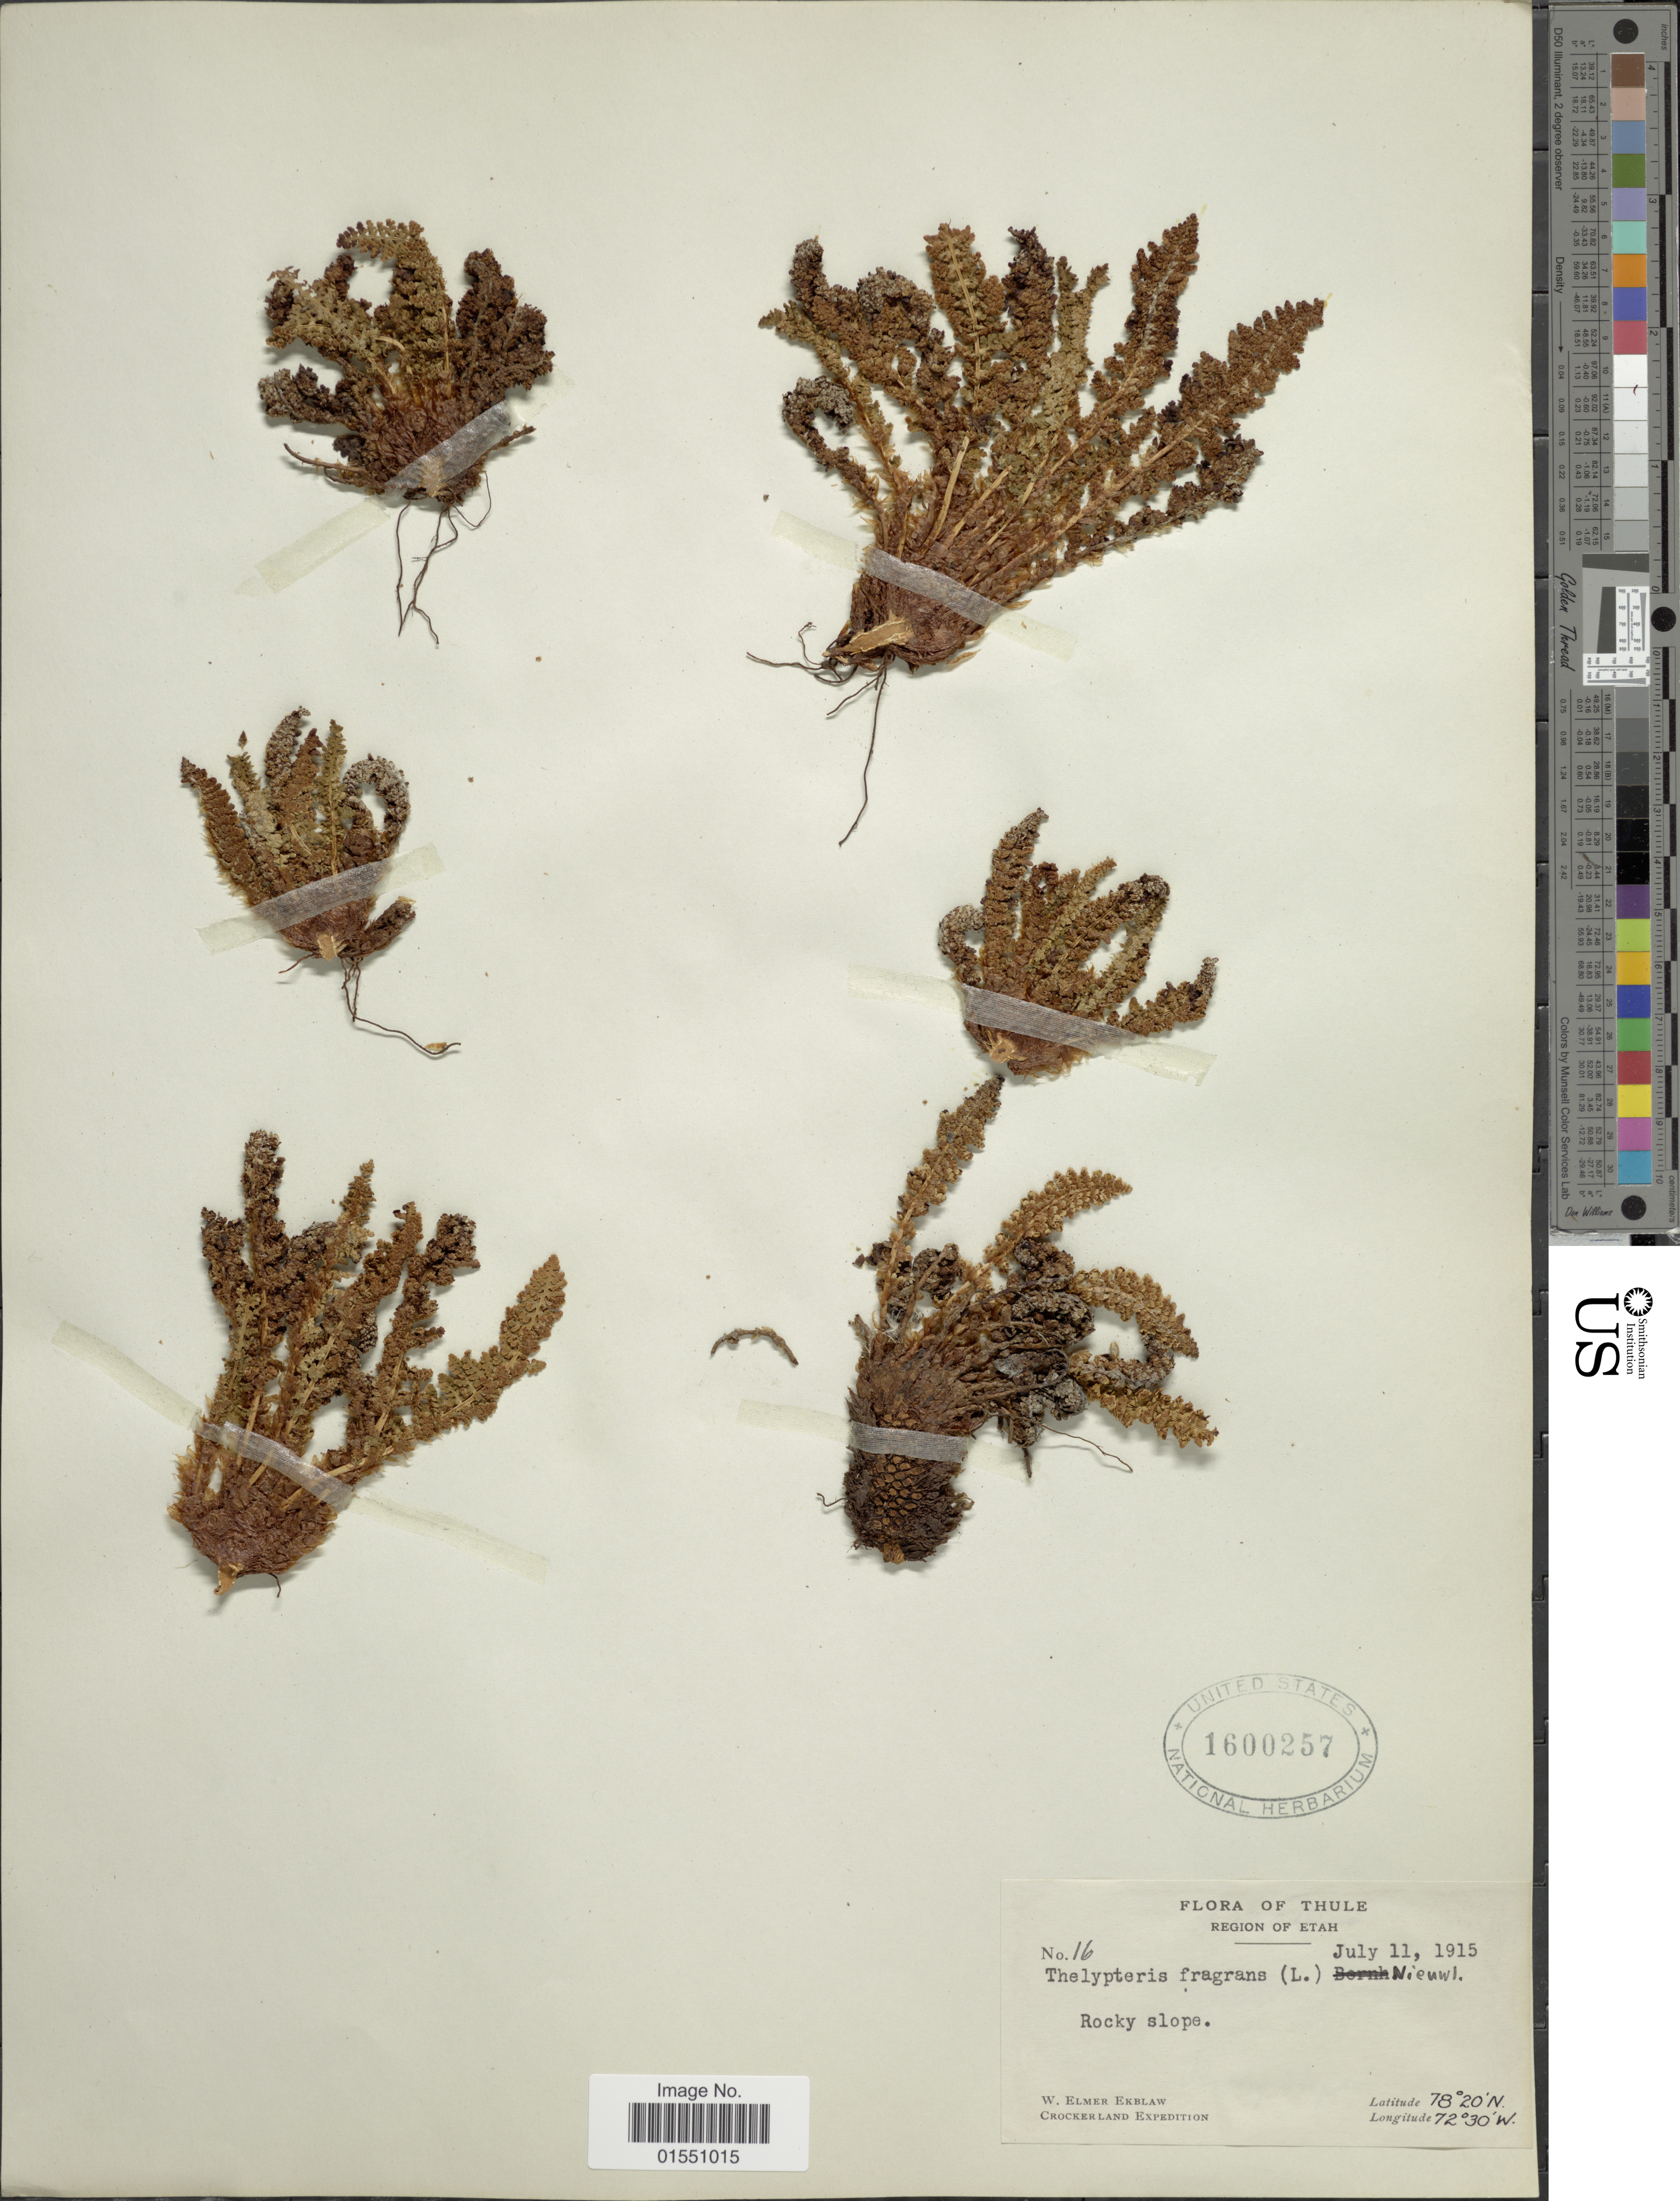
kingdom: Plantae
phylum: Tracheophyta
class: Polypodiopsida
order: Polypodiales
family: Dryopteridaceae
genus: Dryopteris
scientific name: Dryopteris fragrans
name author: (L.) Schott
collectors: W. Ekblaw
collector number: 16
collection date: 1915-07-11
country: Greenland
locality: Thule. Region of Etah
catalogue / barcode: US 1600257